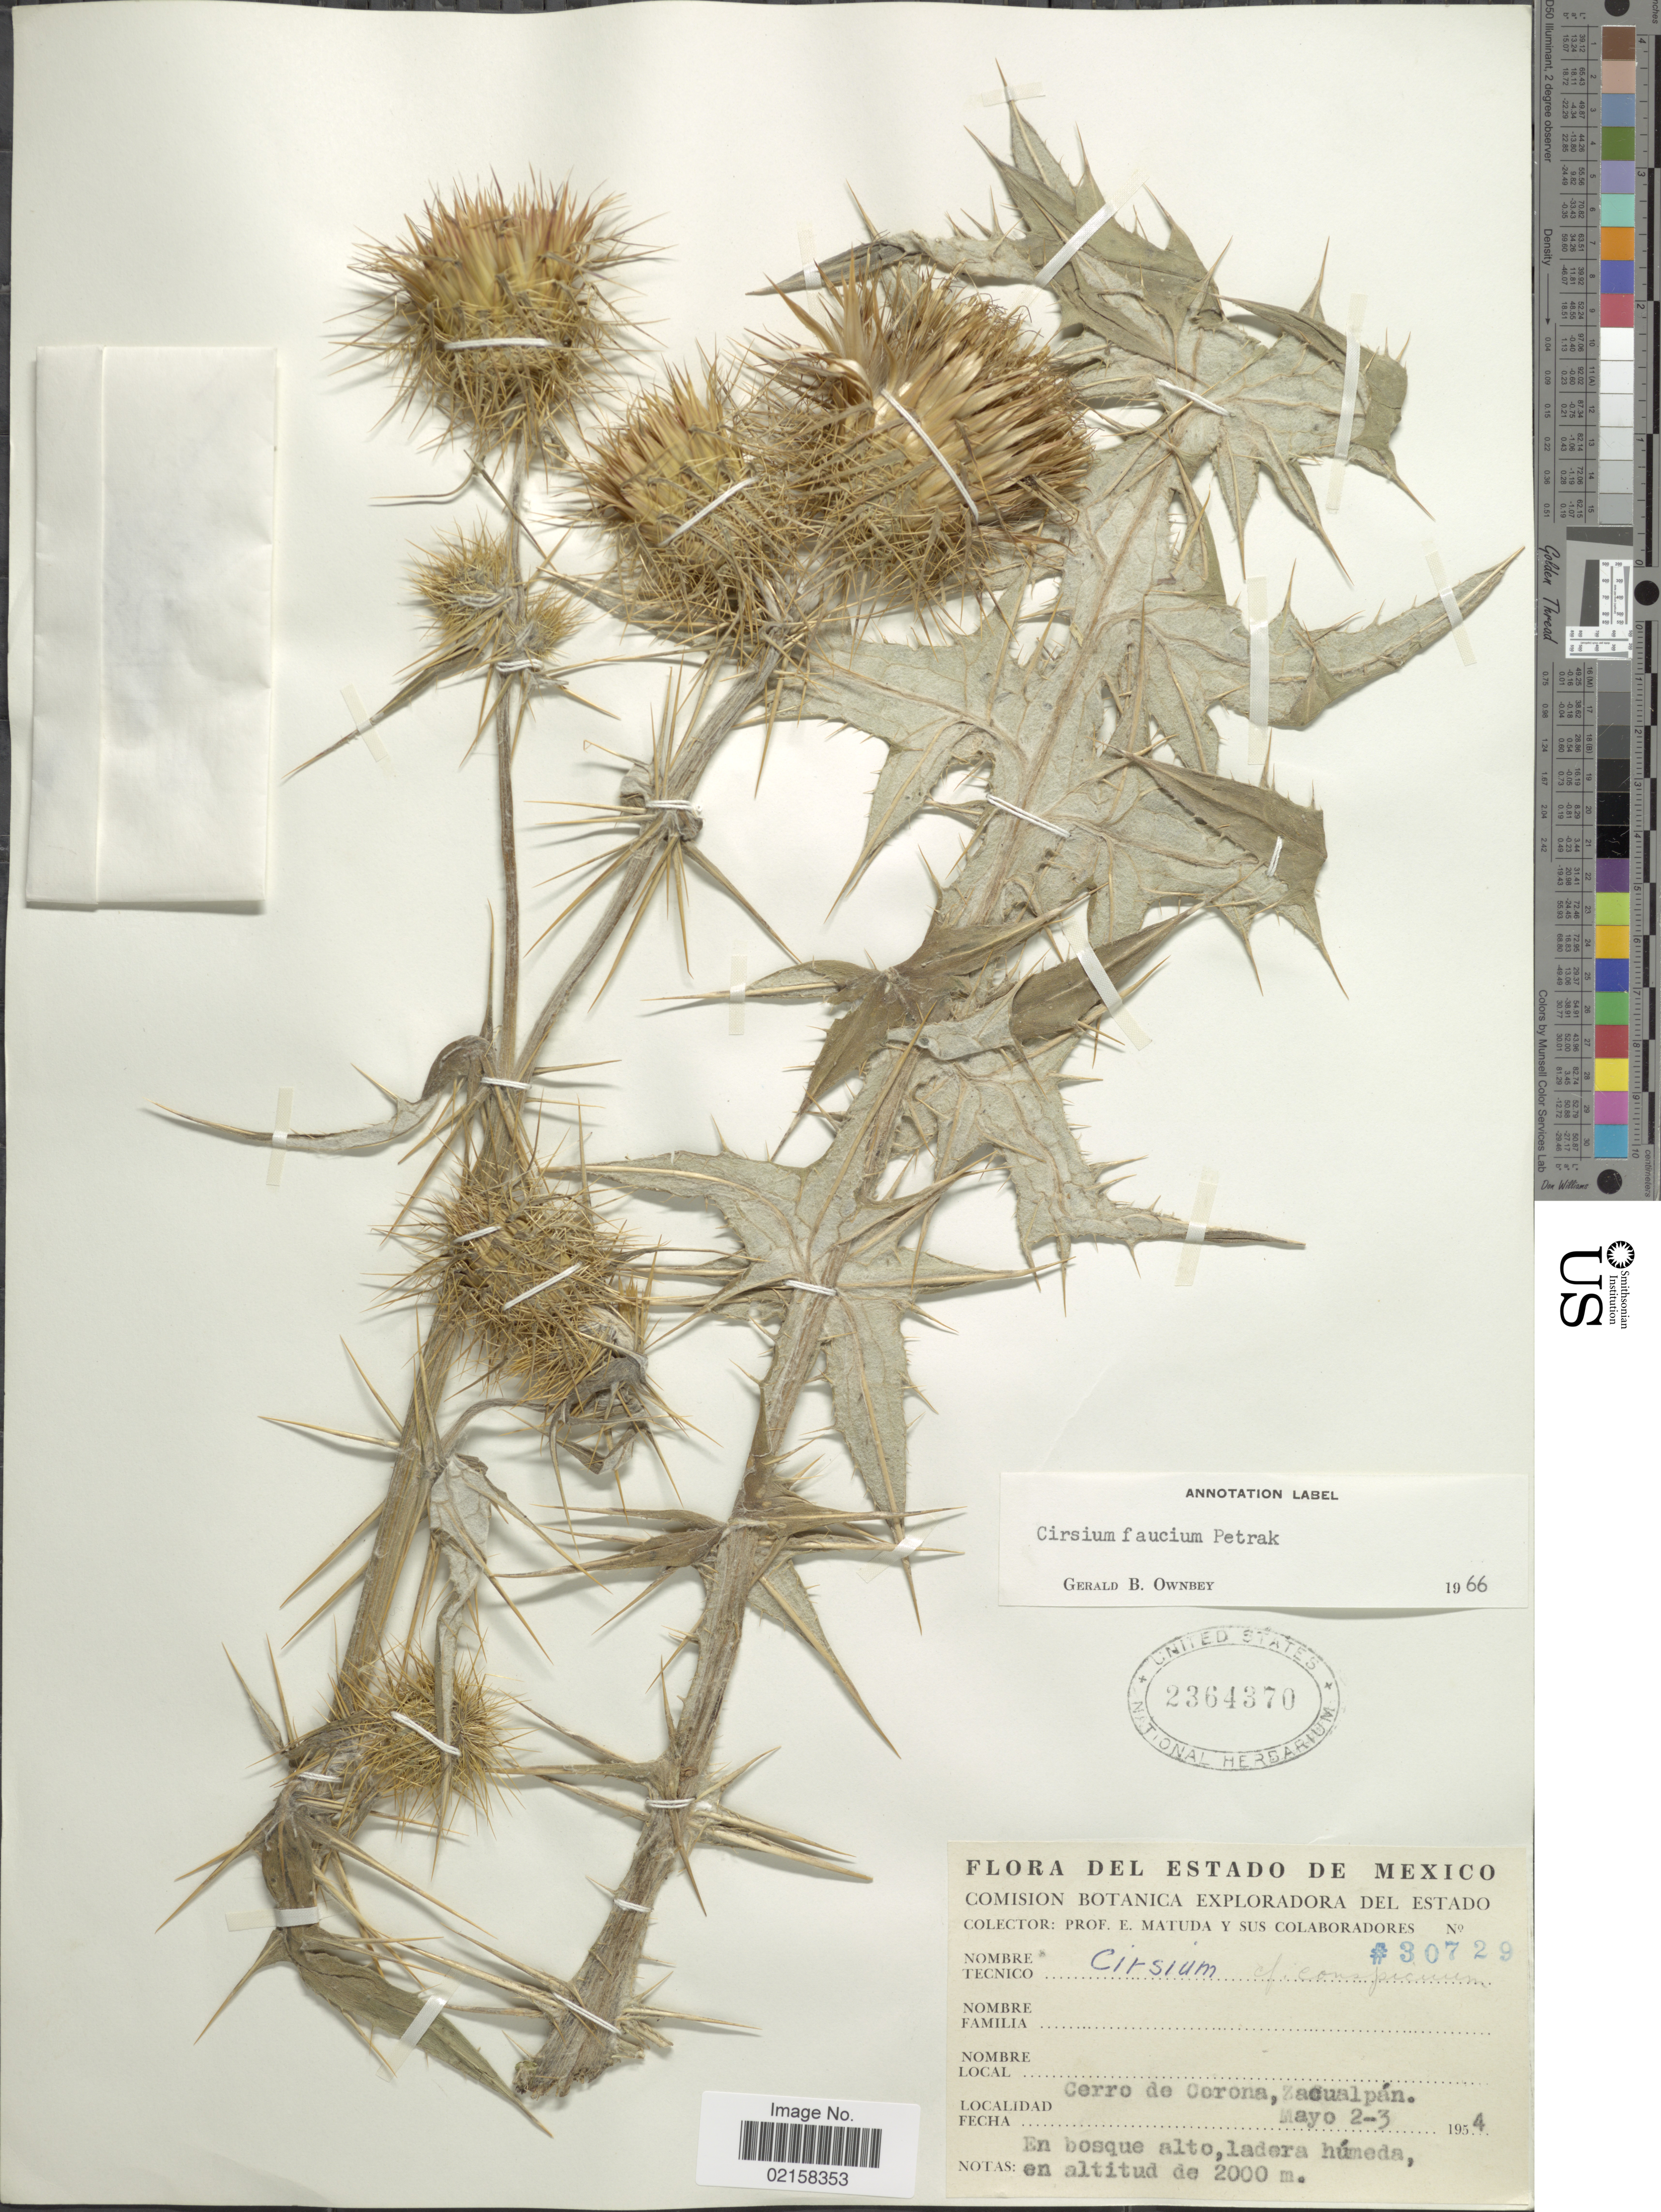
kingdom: Plantae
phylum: Tracheophyta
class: Magnoliopsida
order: Asterales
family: Asteraceae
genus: Cirsium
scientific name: Cirsium faucium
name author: Petr.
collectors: E. Matuda & et al.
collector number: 30729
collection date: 1954-05-02/1954-05-03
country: Mexico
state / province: México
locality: Cerro de Corona, Zacualpan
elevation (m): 2000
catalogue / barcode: US 2364370